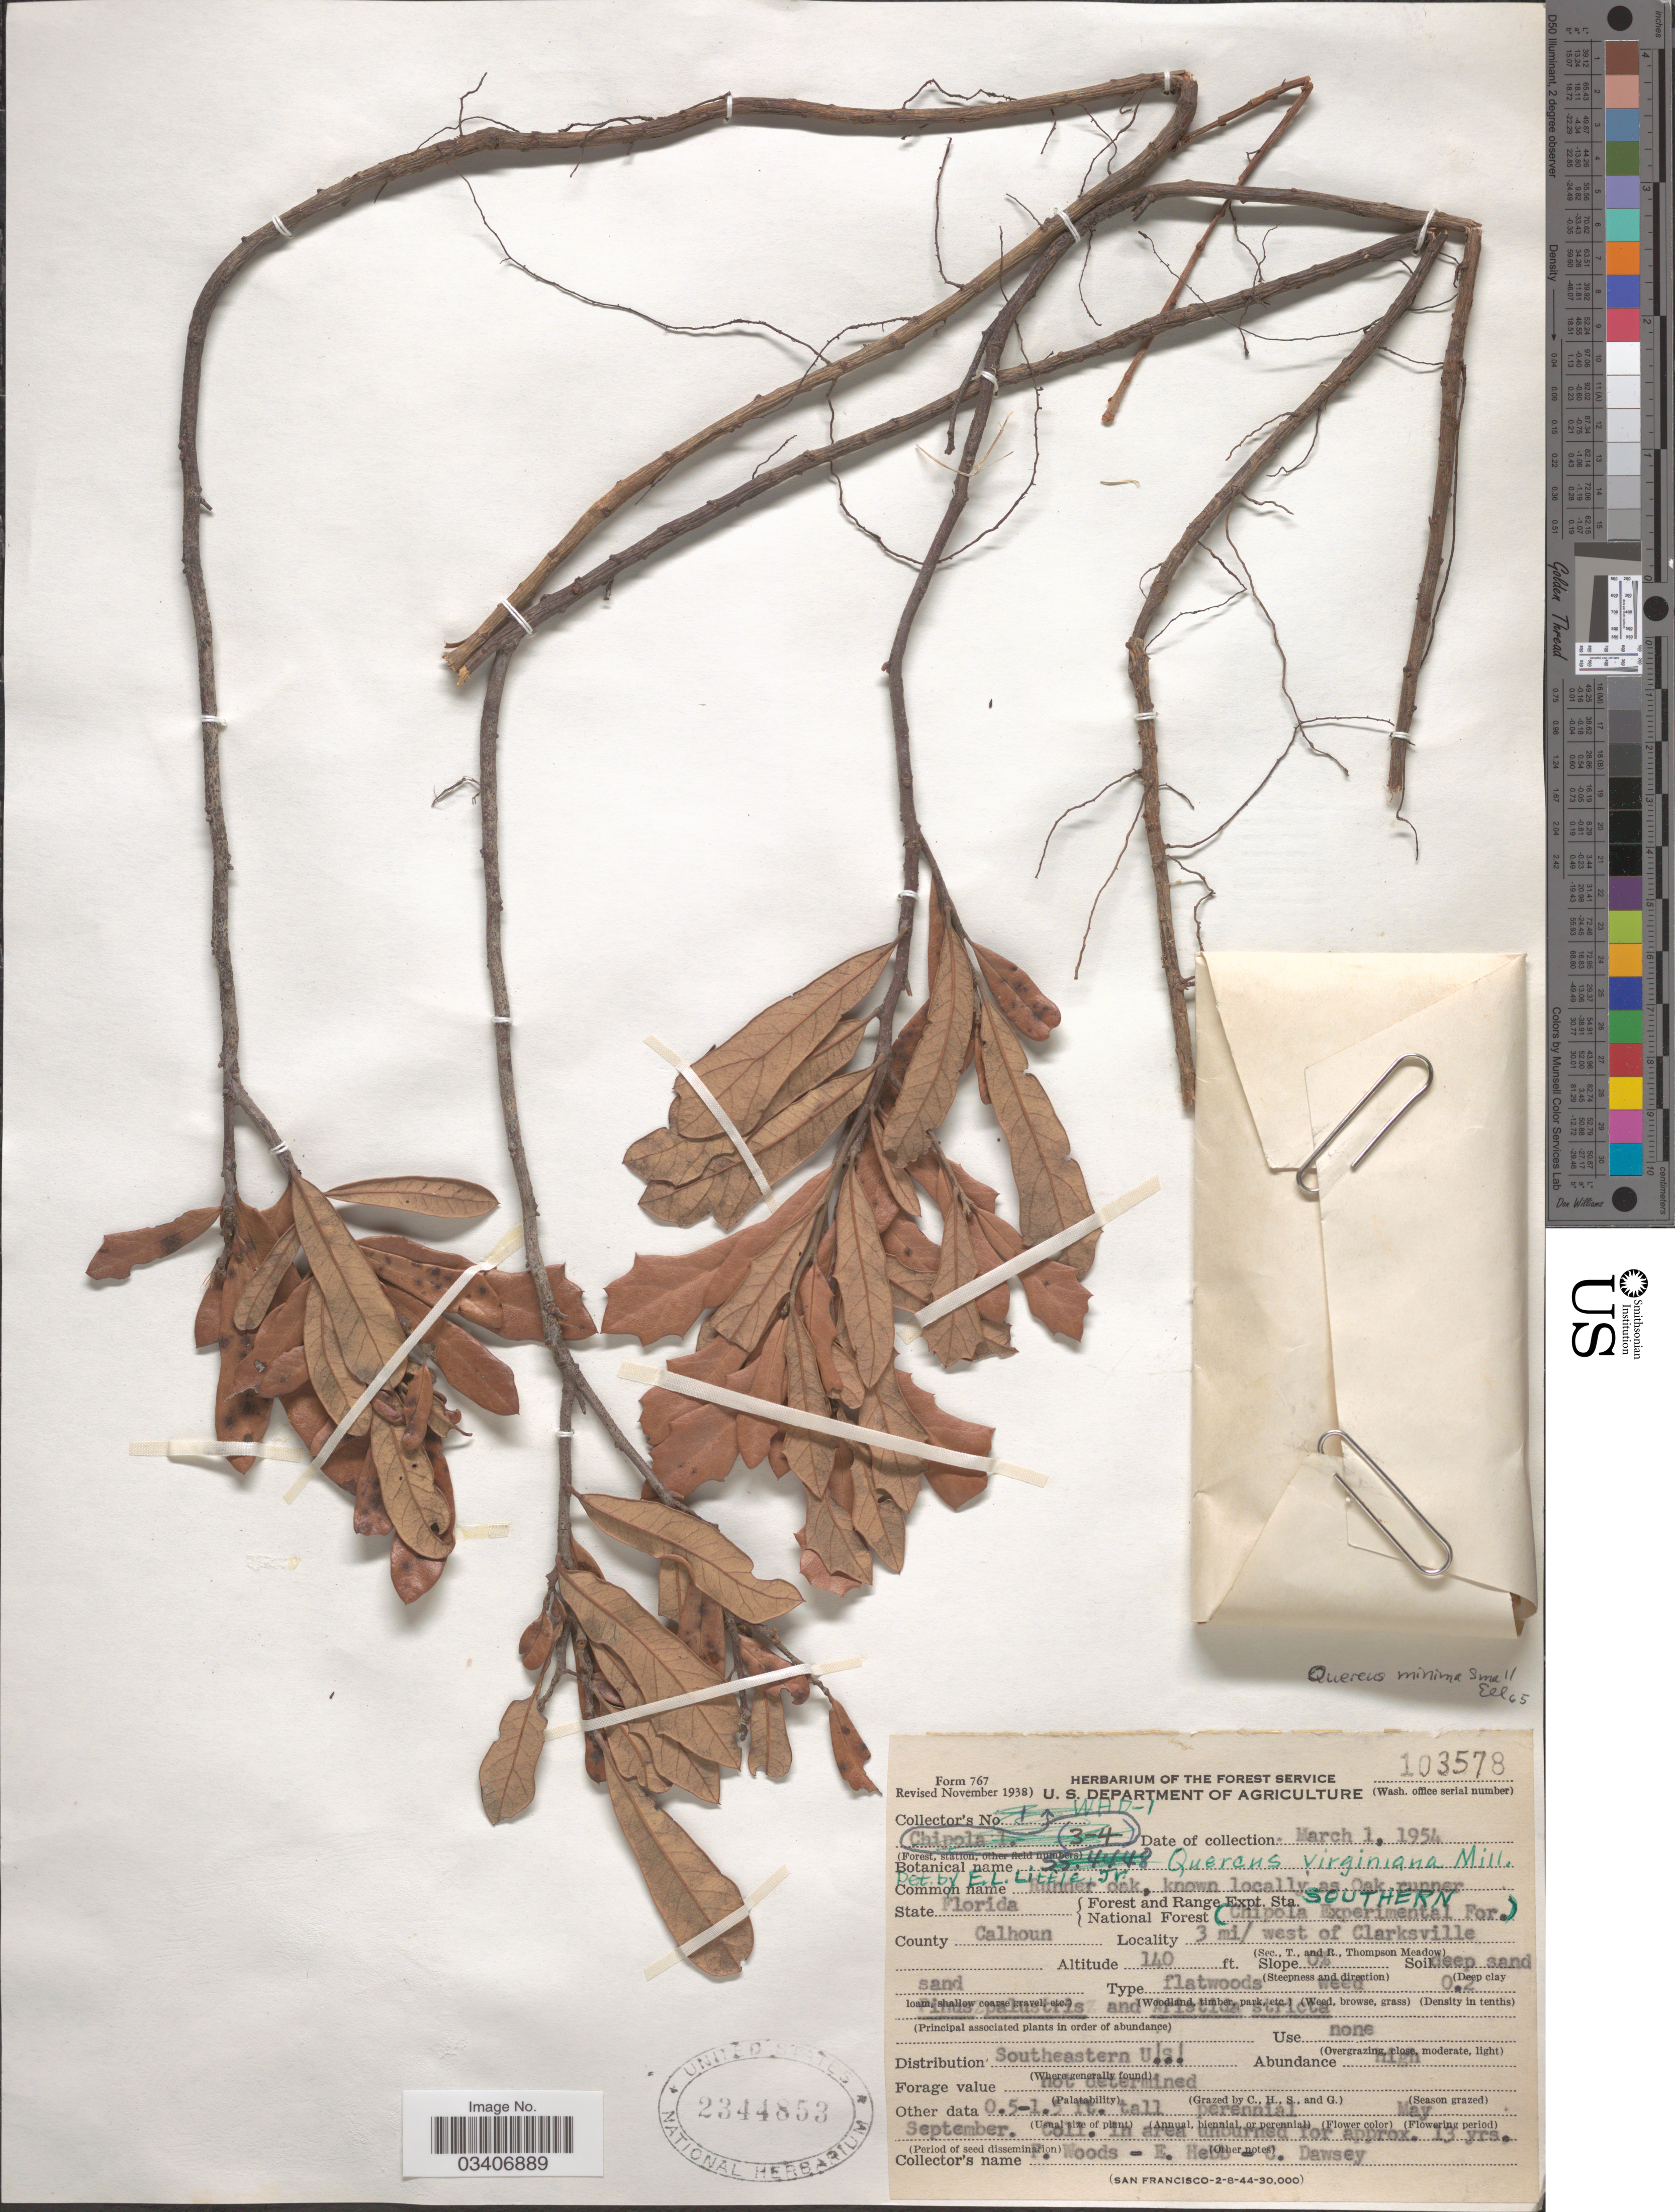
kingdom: Plantae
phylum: Tracheophyta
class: Magnoliopsida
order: Fagales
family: Fagaceae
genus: Quercus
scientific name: Quercus minima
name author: (Sarg.) Small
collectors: P. Woods, E. Hebb & C. Dawsey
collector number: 103578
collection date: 1954-03-01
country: United States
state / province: Florida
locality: Forest and Range Expt. Sta. Southern. National Forest (Chipola Experimental For.). County Calhoun. 3 mi/ west of Clarksville.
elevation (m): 43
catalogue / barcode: US 2344853